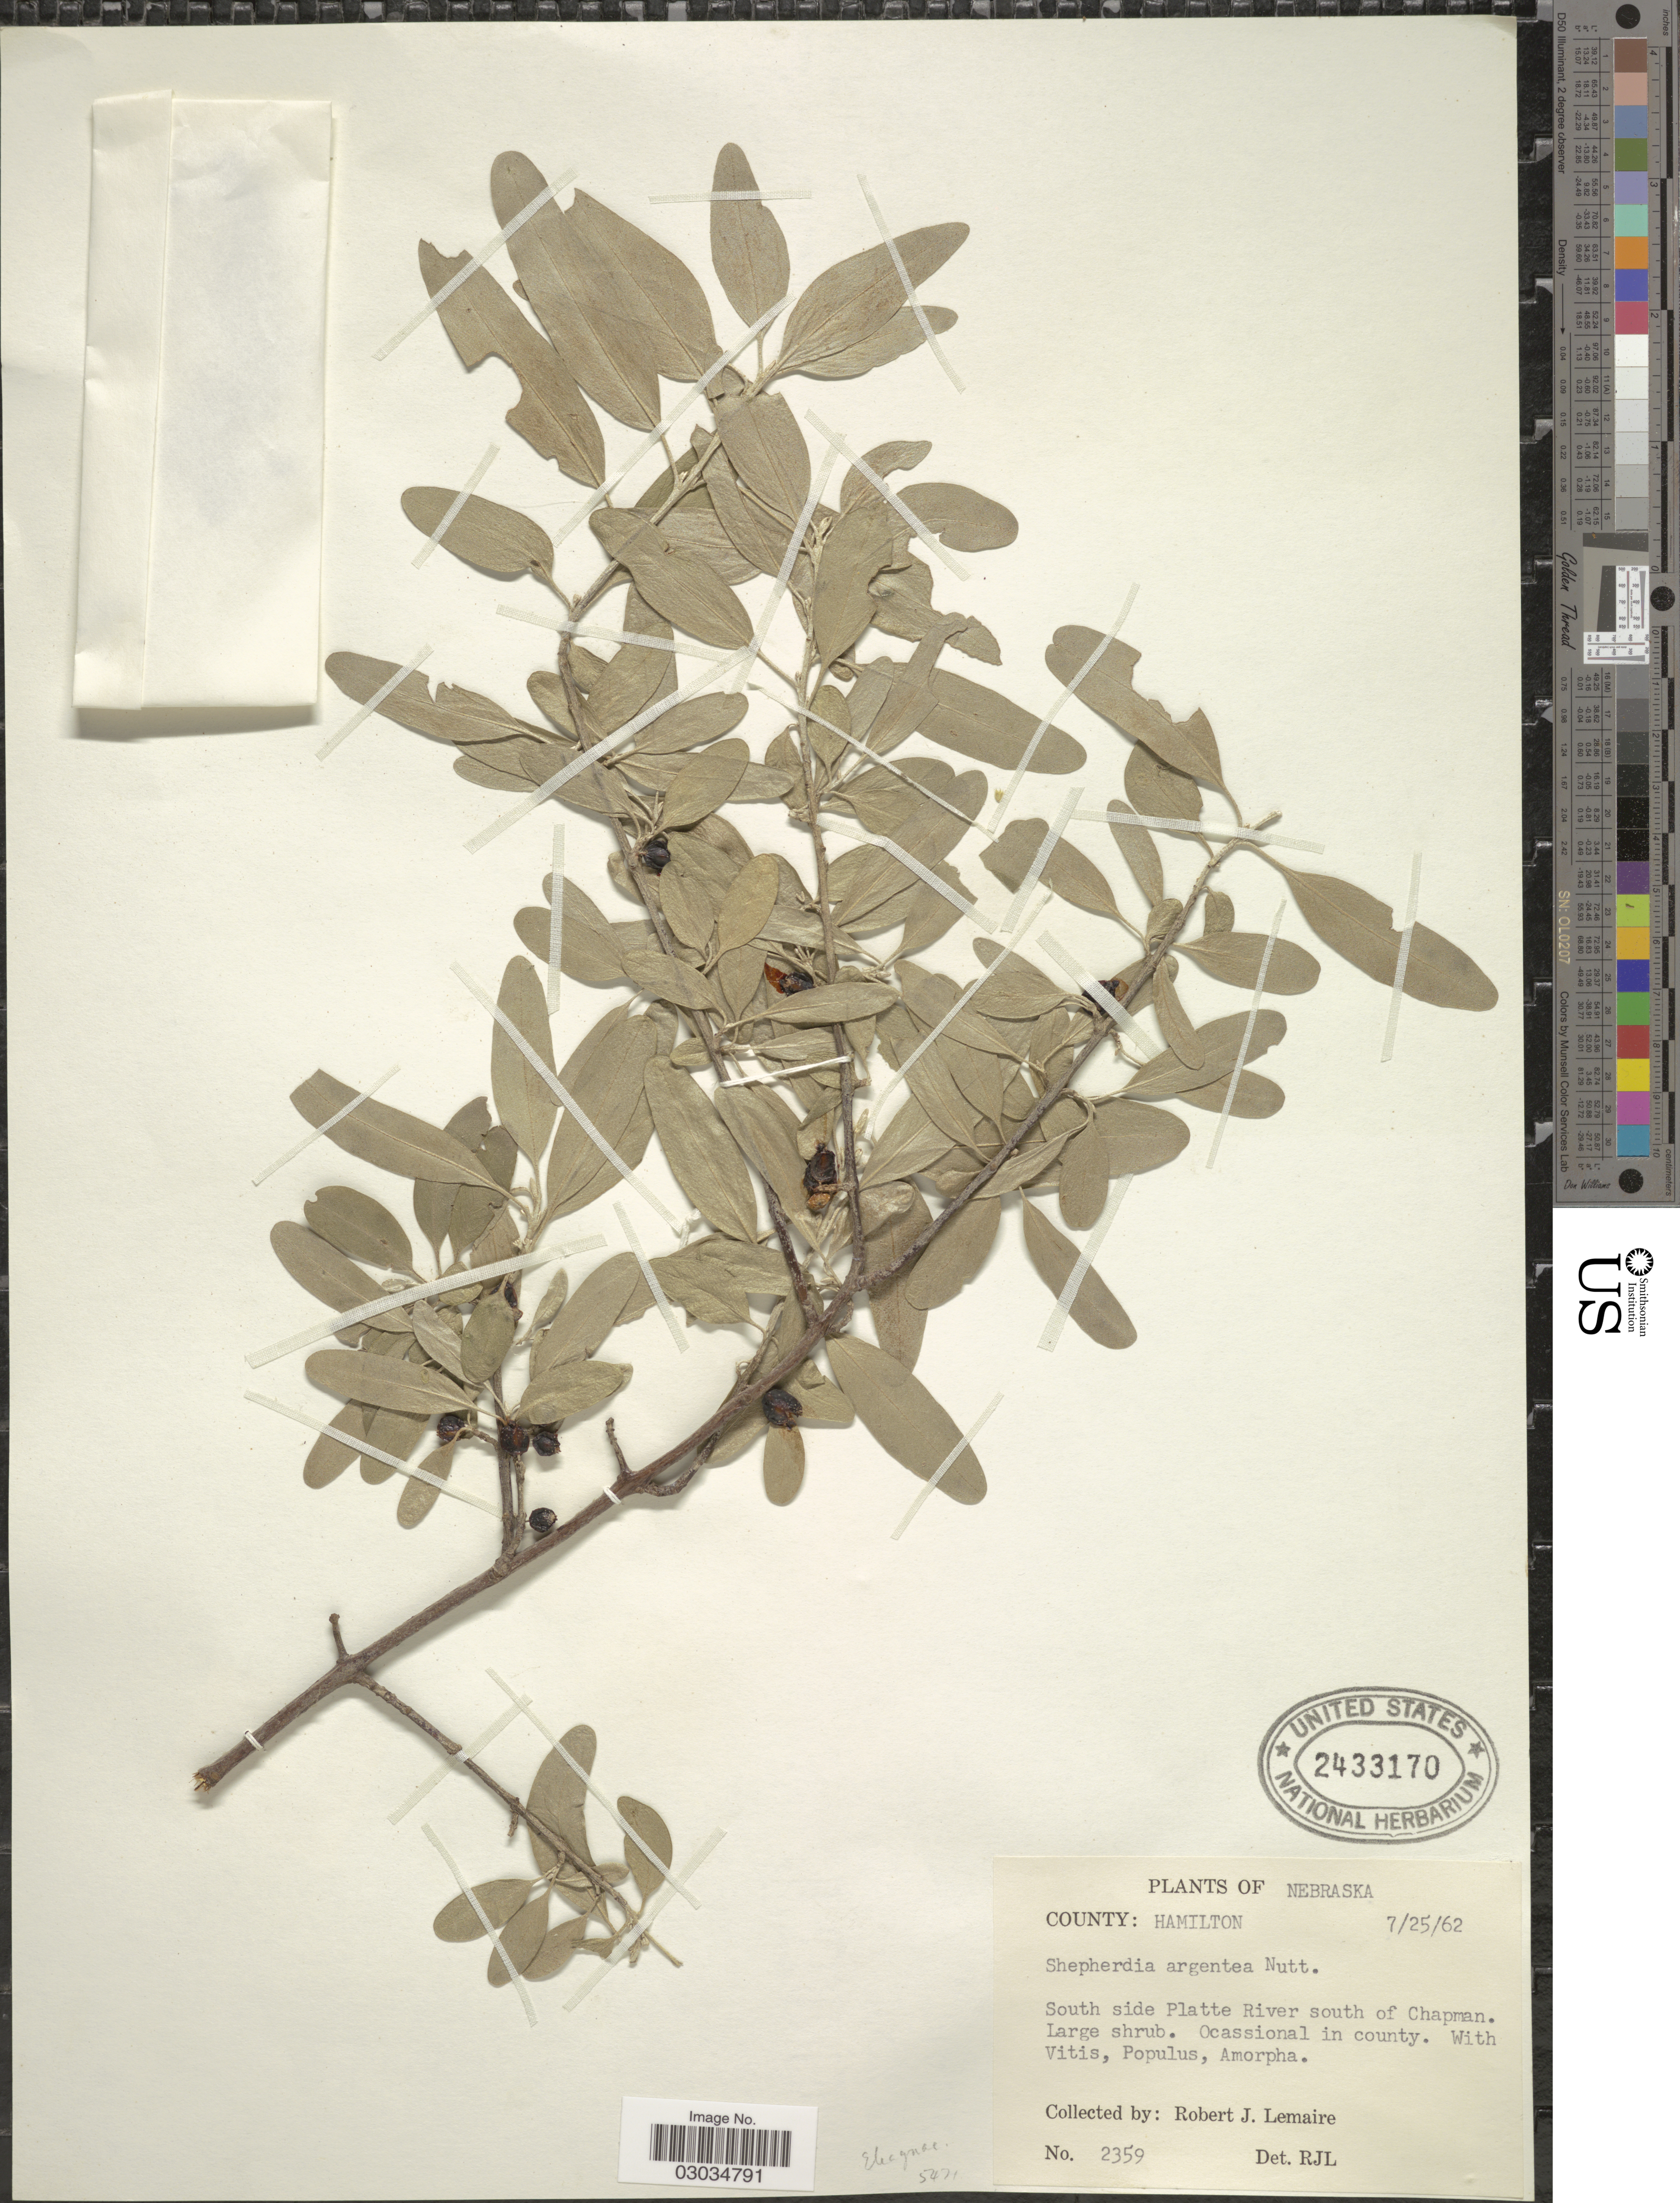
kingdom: Plantae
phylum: Tracheophyta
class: Magnoliopsida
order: Rosales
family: Elaeagnaceae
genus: Shepherdia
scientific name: Shepherdia argentea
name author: (Pursh) Nutt.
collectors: R. J. Lemaire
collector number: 2359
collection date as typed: Transcribed d/m/y: 25/7/62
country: United States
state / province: Nebraska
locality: County: Hamilton, South side of Platte River south of Chapman.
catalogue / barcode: US 2433170